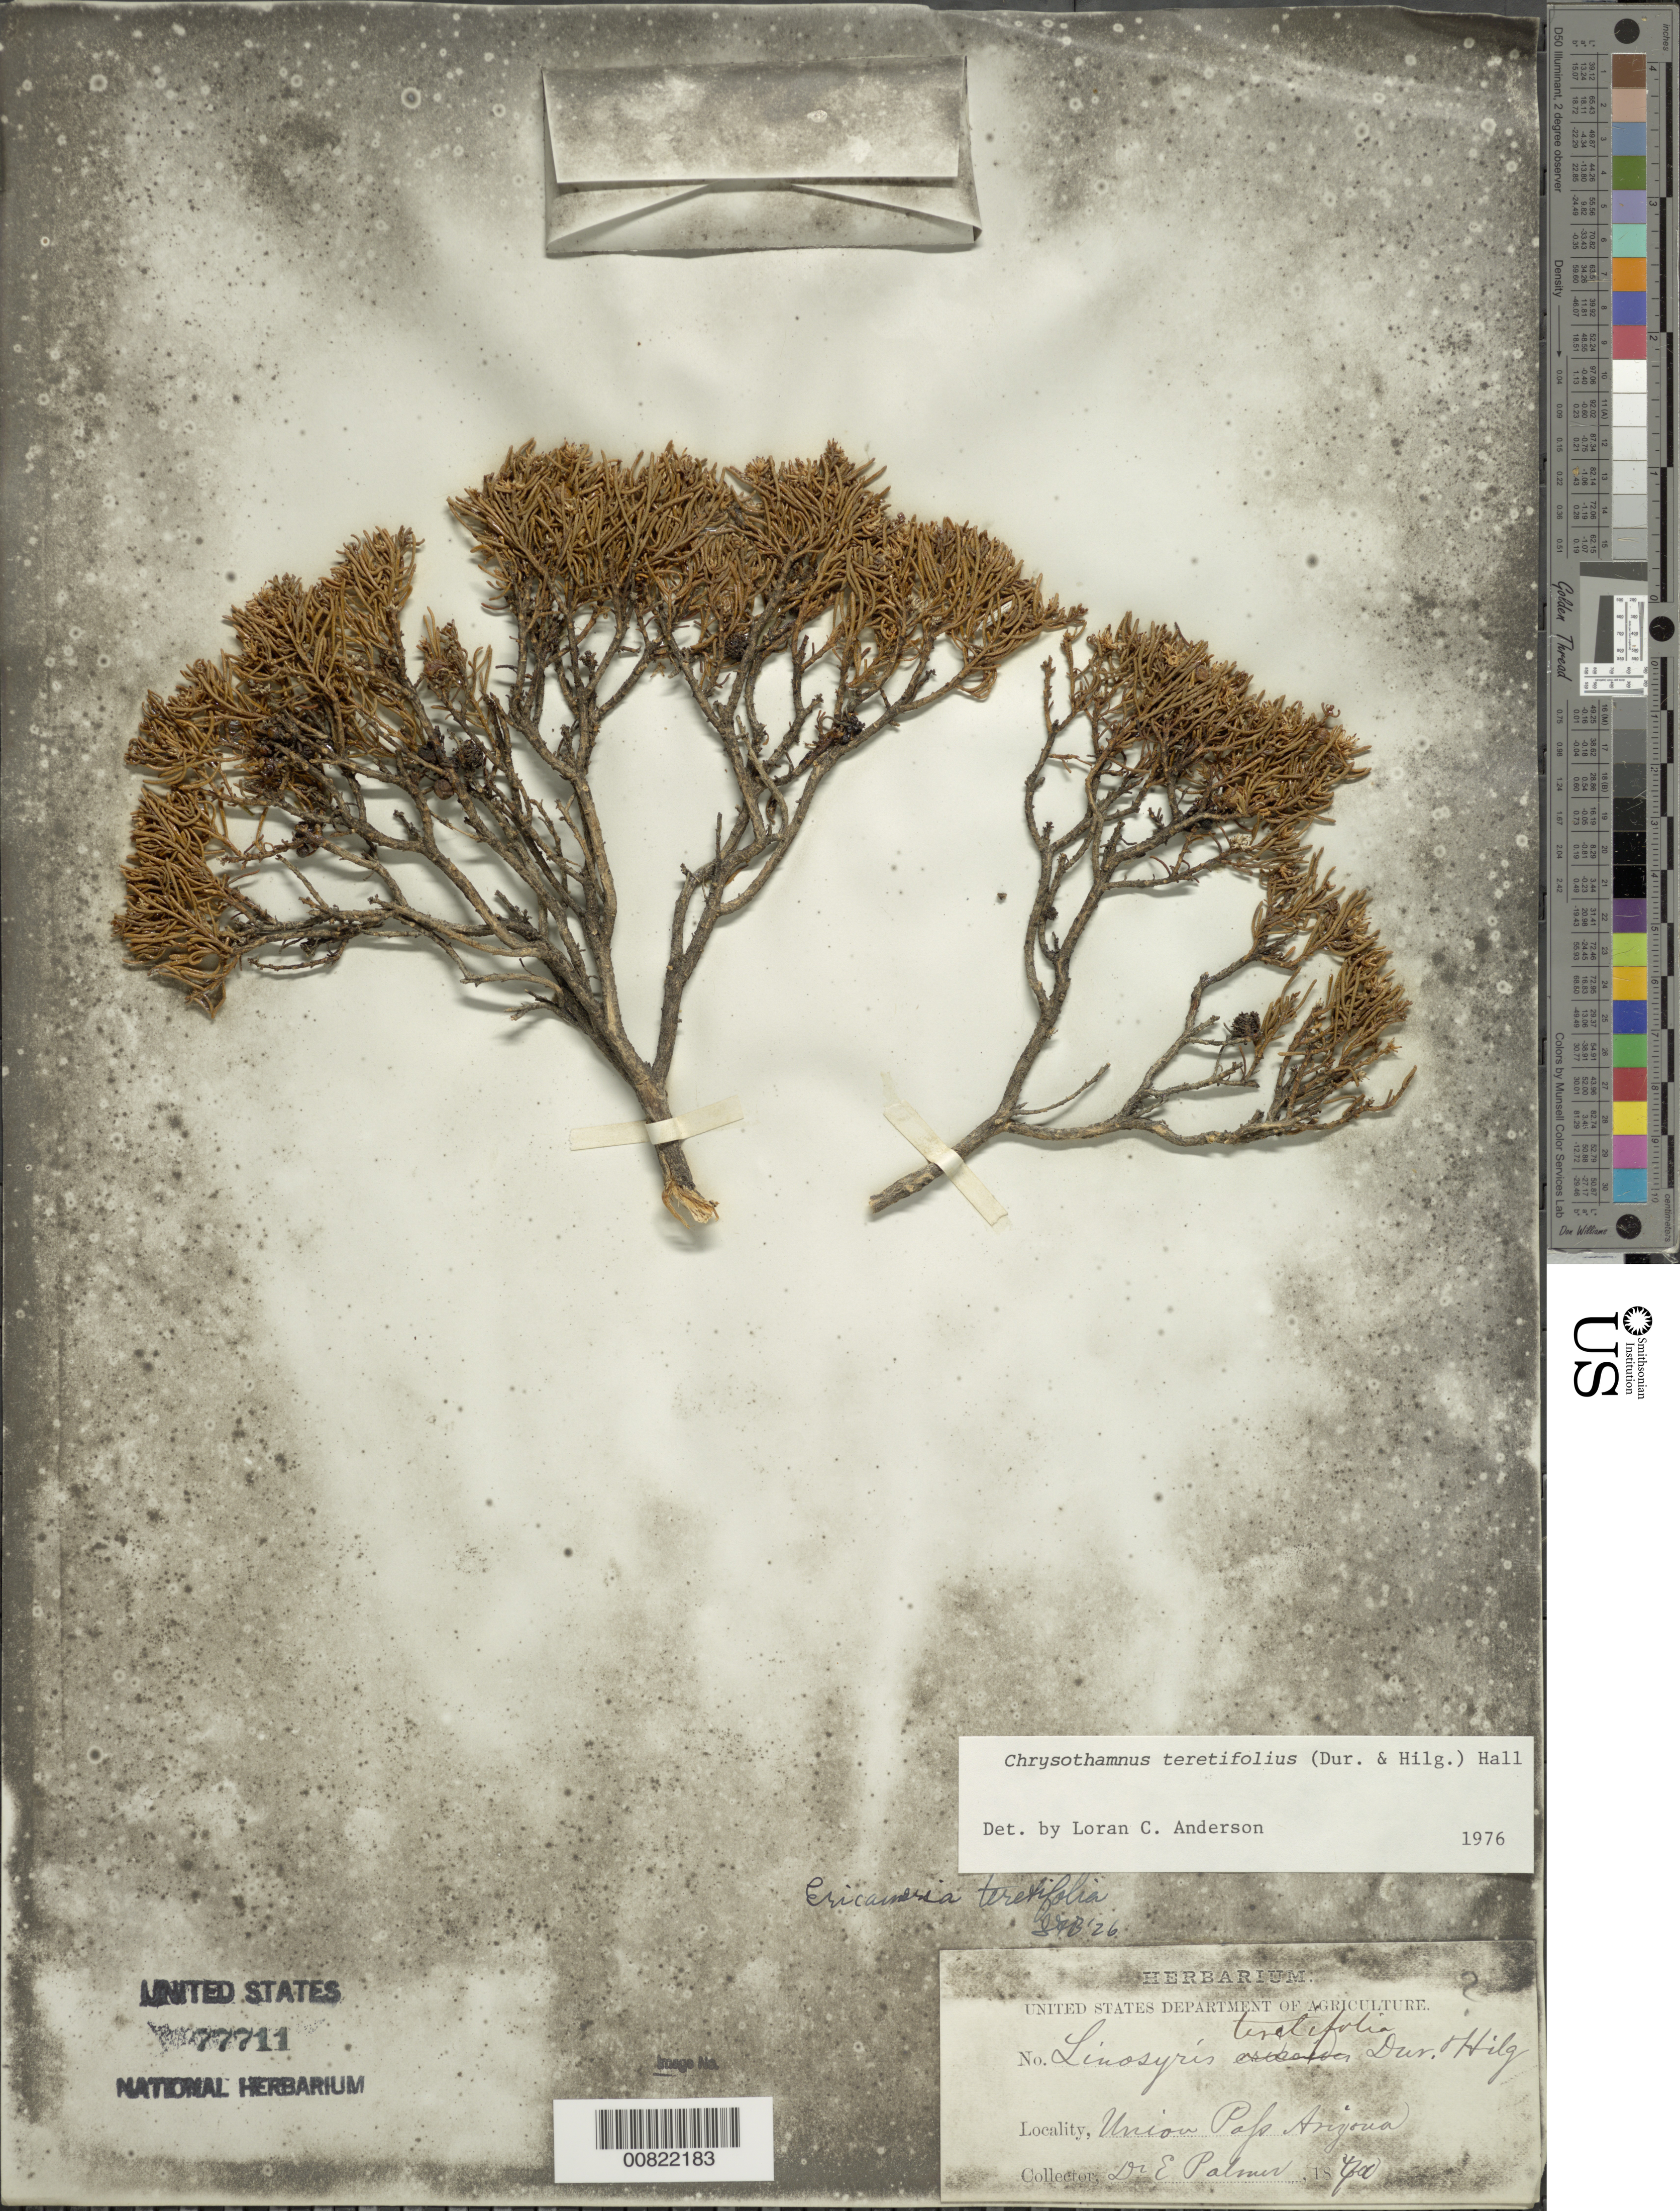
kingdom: Plantae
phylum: Tracheophyta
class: Magnoliopsida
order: Asterales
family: Asteraceae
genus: Ericameria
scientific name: Ericameria teretifolia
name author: (Durand & Hilg.) Jeps.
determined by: Urbatsch, Lowell E., Curator (LSU), Louisiana State University (UNITED STATES)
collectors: E. Palmer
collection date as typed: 1870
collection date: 1870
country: United States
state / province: Arizona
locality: Union Pass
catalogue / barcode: US 77711